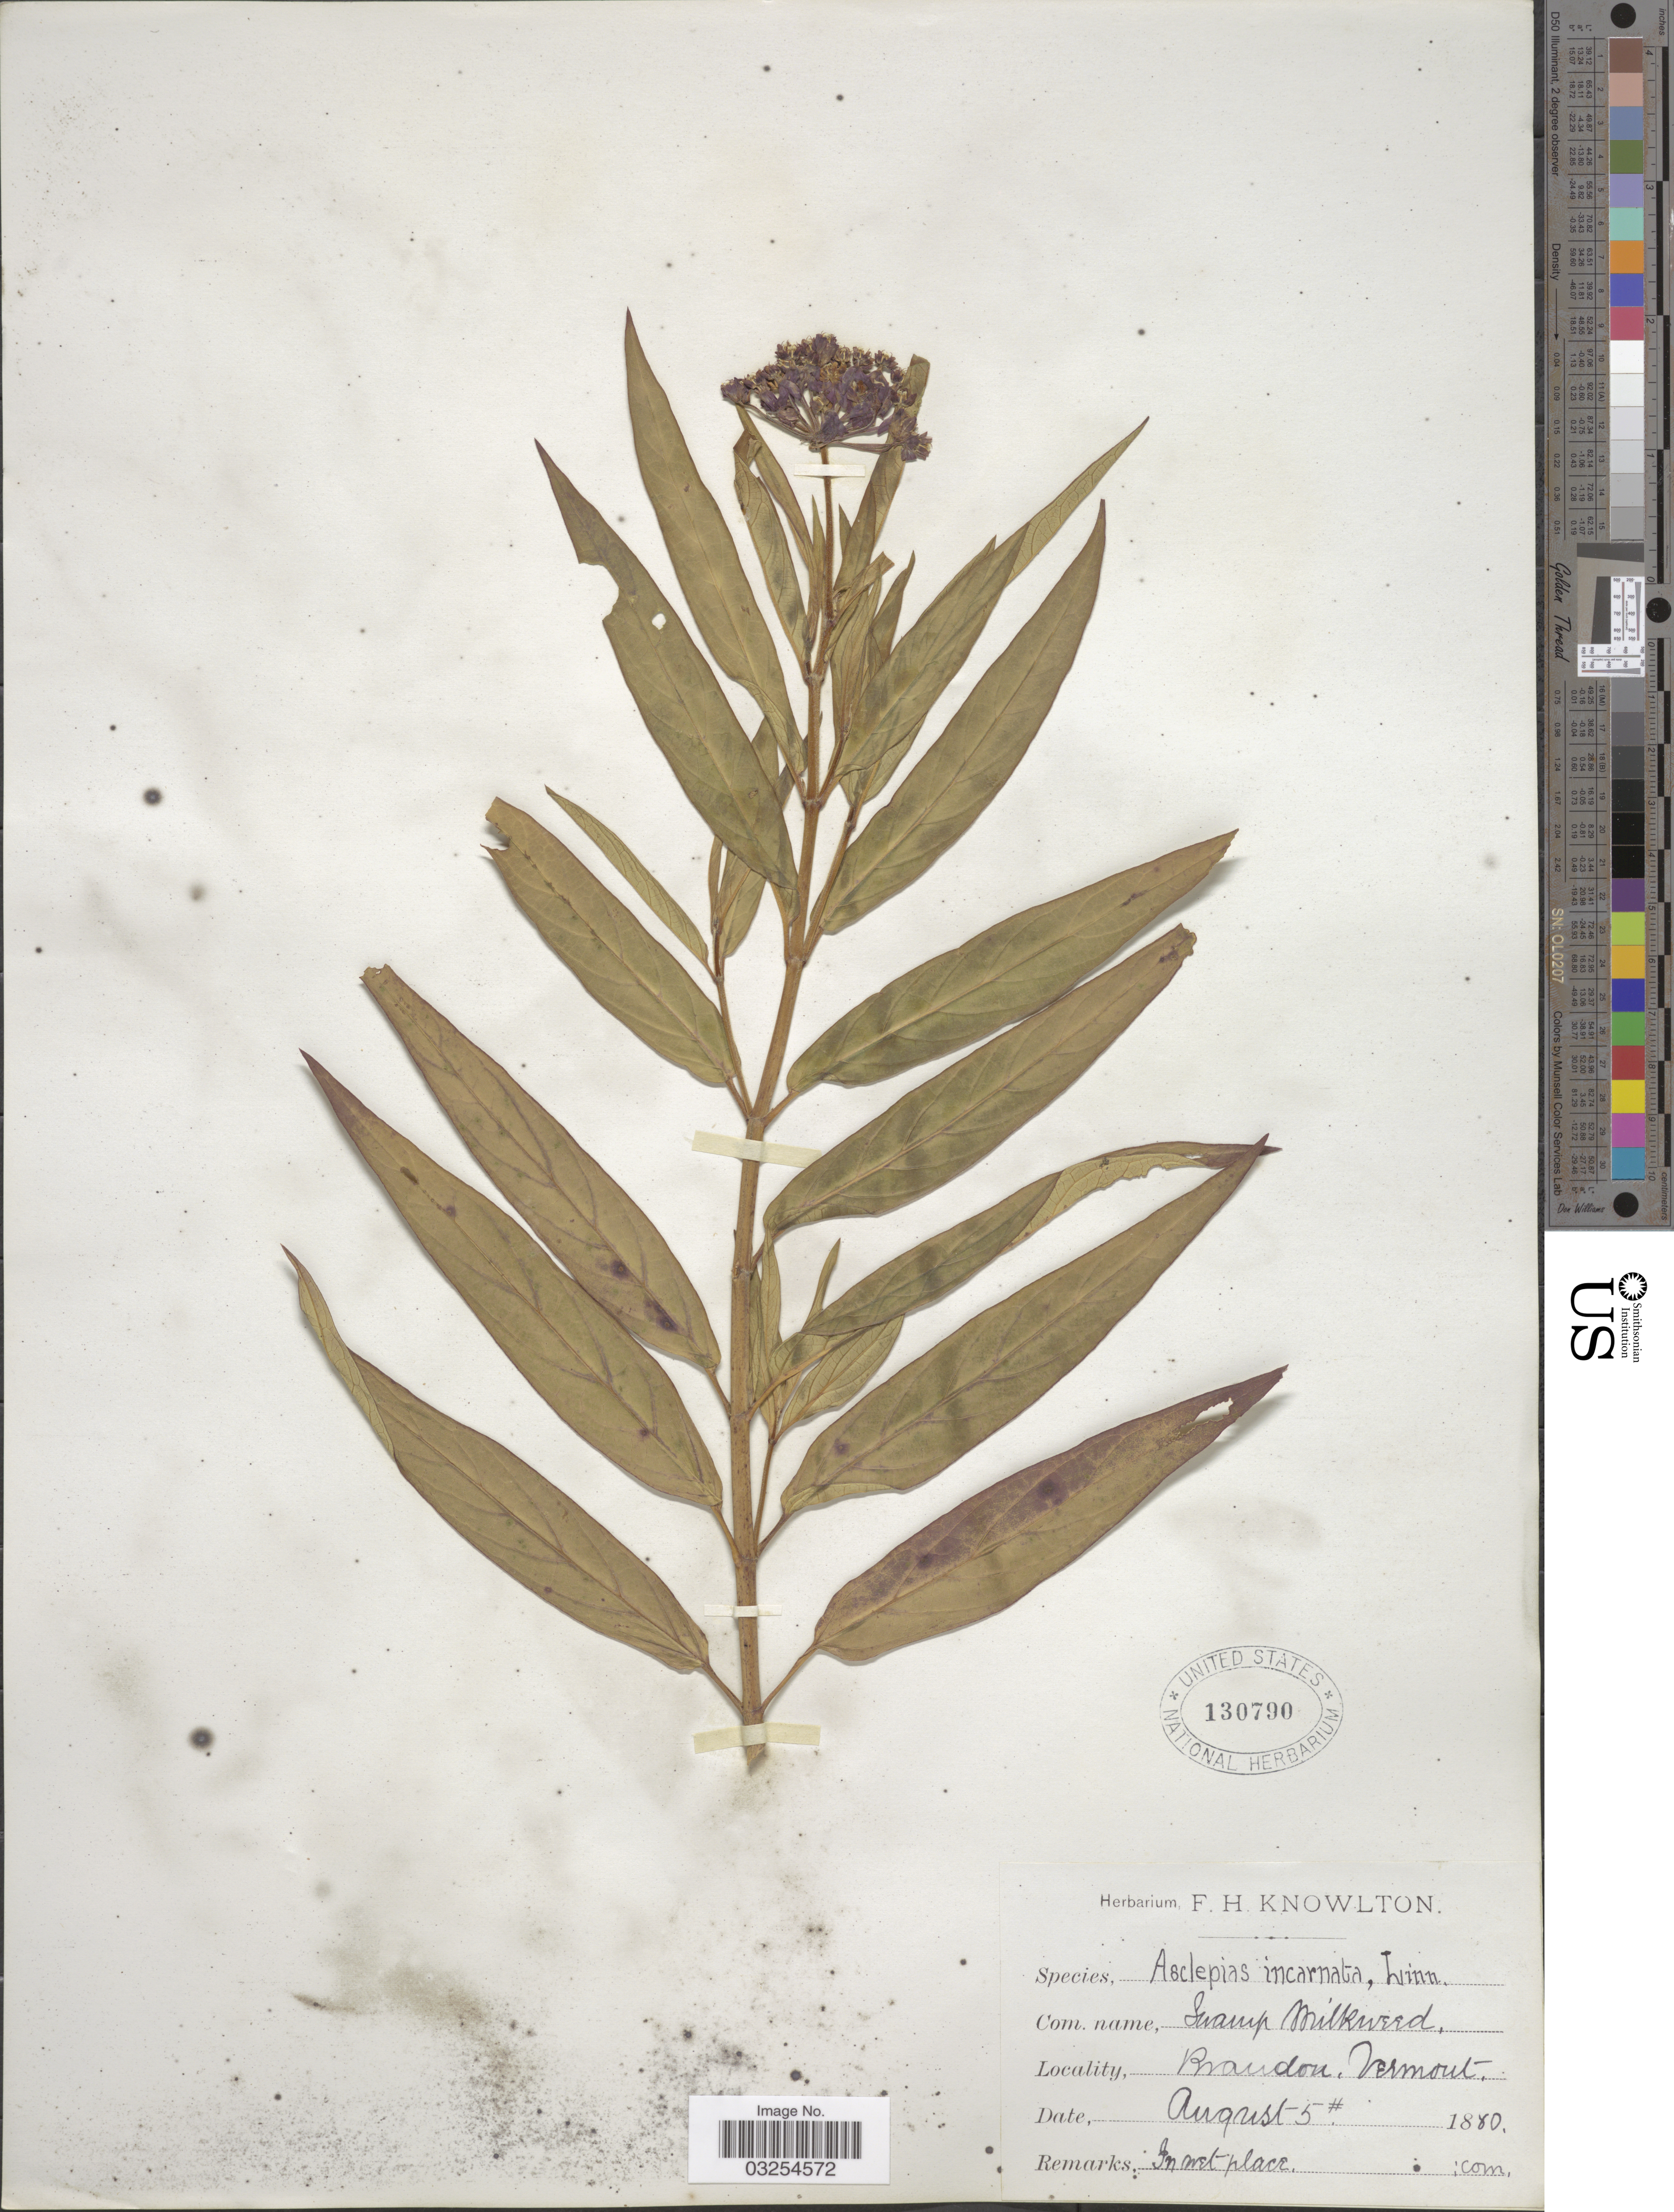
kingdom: Plantae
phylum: Tracheophyta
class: Magnoliopsida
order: Gentianales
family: Apocynaceae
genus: Asclepias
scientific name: Asclepias incarnata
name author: L.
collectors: ex herb. F.H. Knowlton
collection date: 1880-08-05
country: United States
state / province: Vermont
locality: Brandon.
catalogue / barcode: US 130790